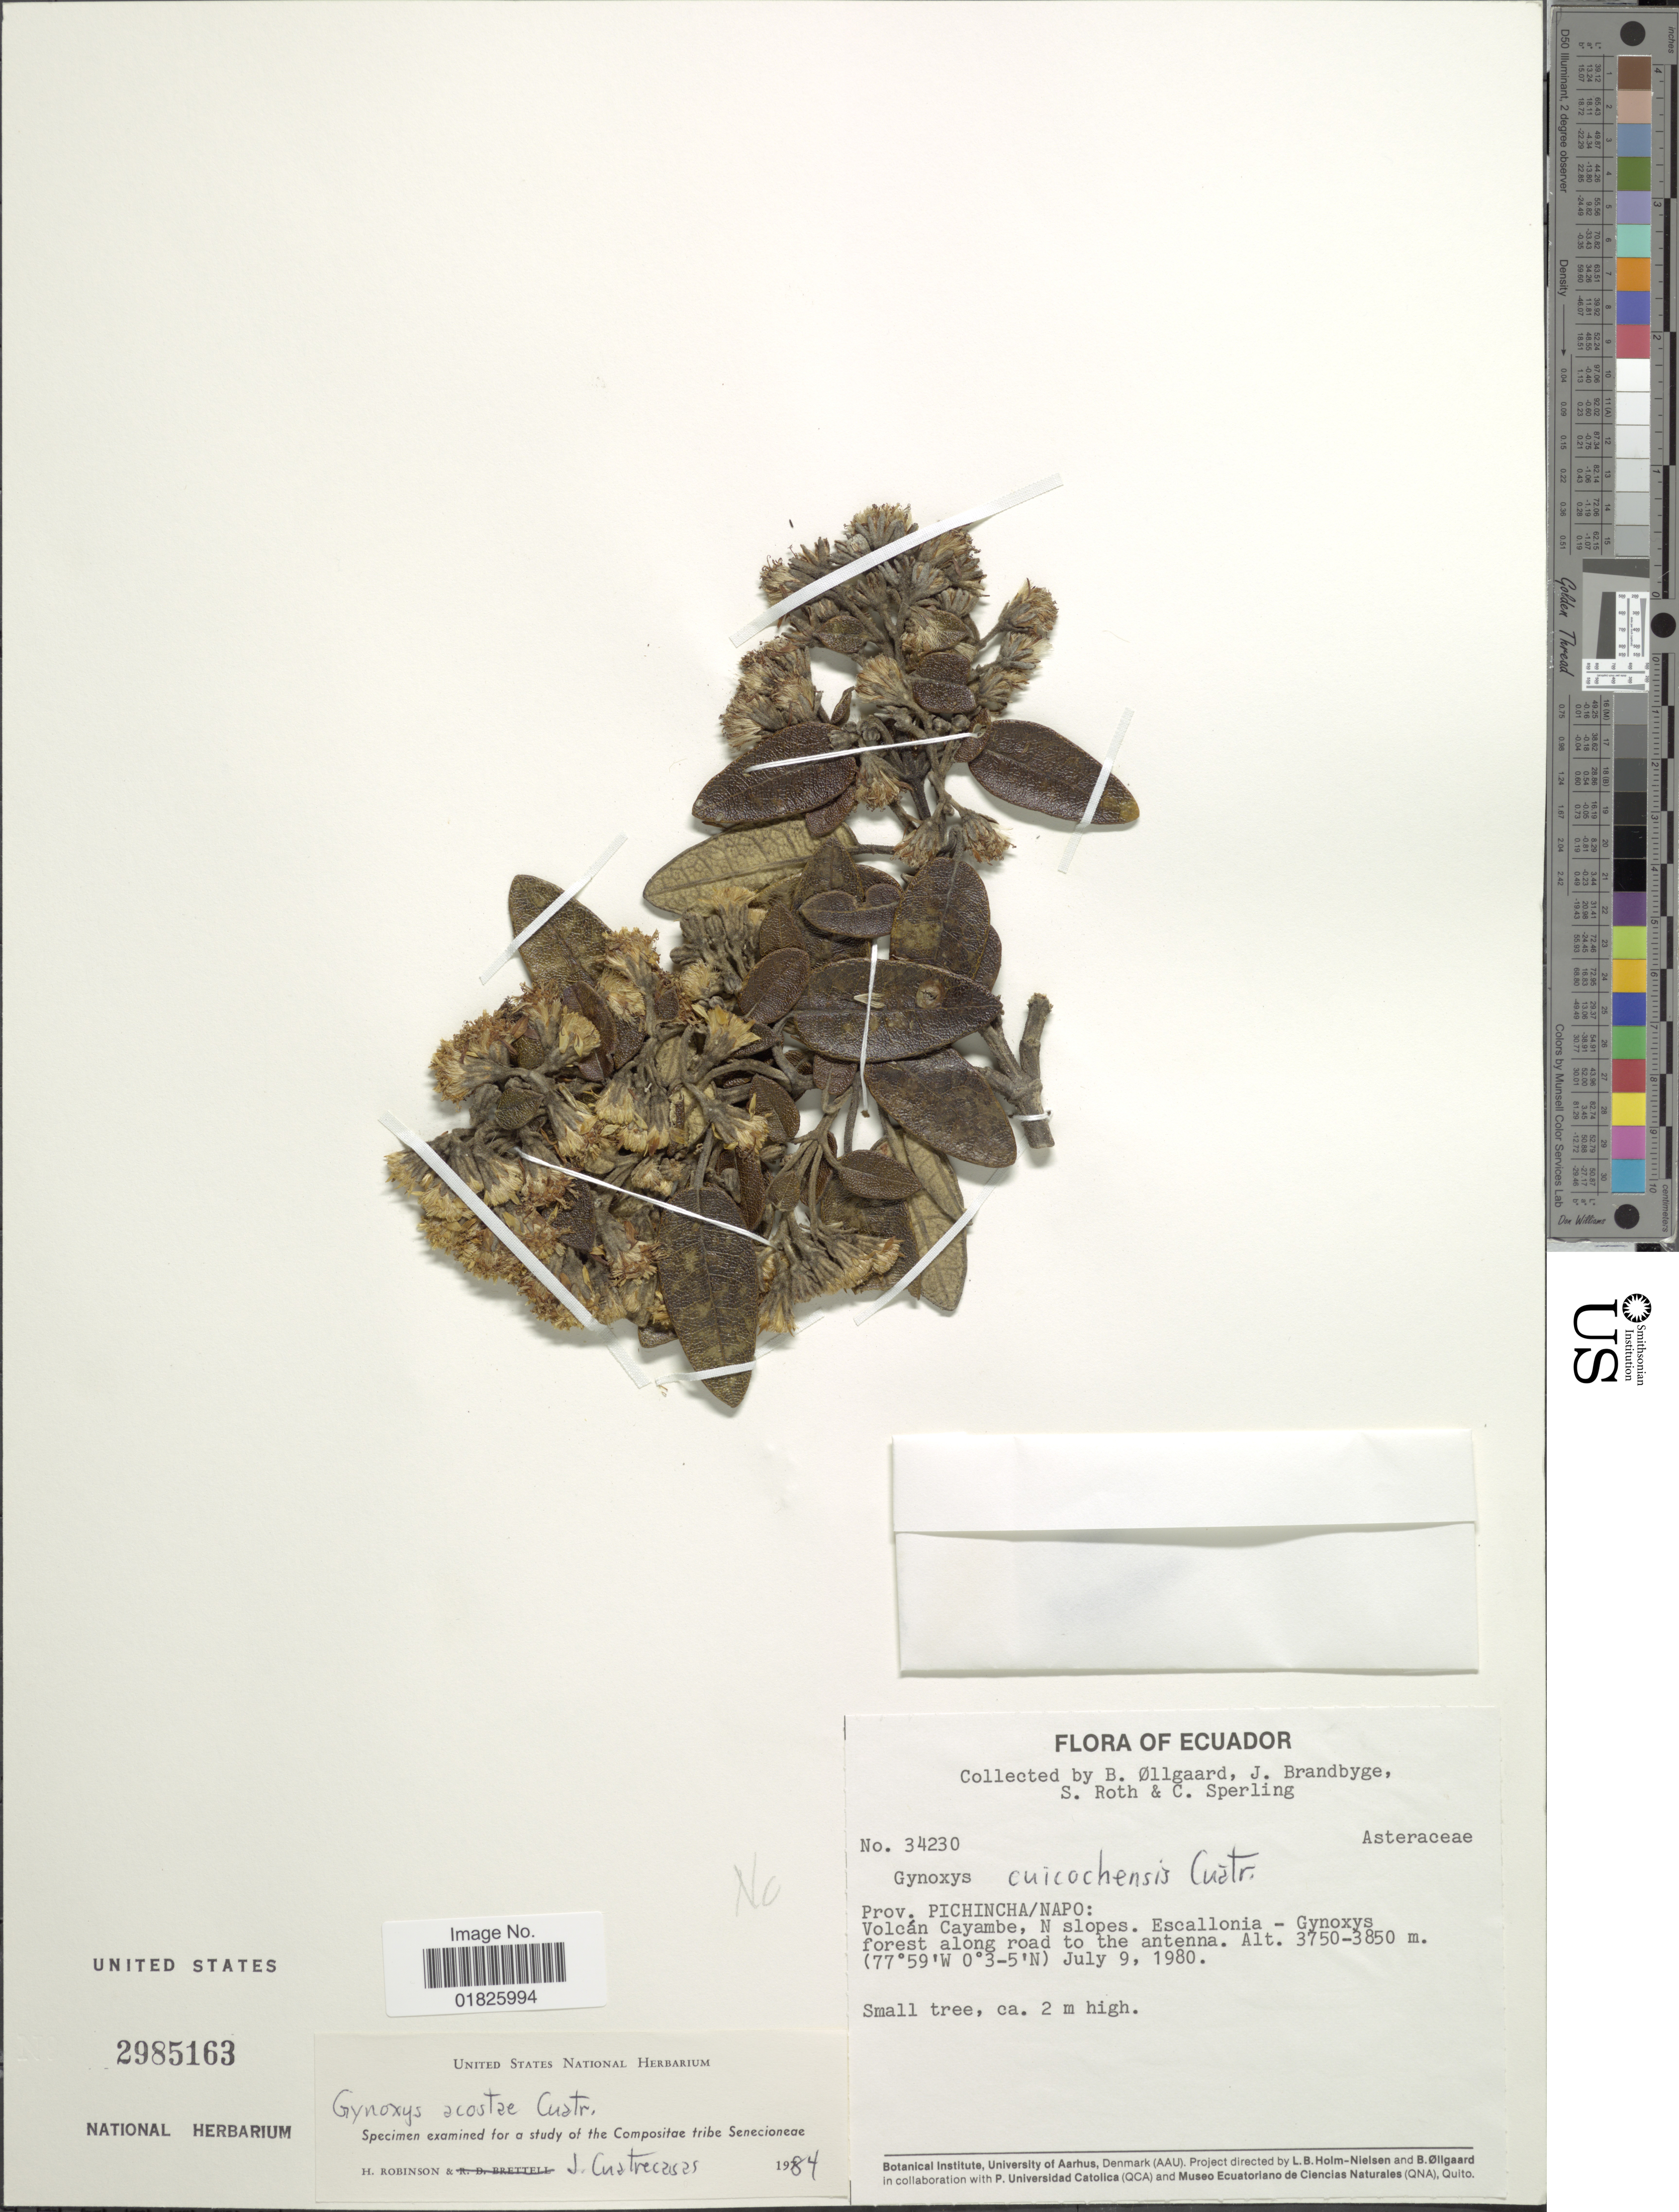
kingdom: Plantae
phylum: Tracheophyta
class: Magnoliopsida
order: Asterales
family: Asteraceae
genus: Gynoxys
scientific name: Gynoxys acostae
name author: Cuatrec.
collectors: B. Øllgaard, J. Brandbyge, S. Roth & C. Sperling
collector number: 34230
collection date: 1980-07-09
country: Ecuador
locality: Prov. Pichiincha/Napo. Volcan Cayambe, N slopes. Escallonia-Gynoxys forest along road to the antenna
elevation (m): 3750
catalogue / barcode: US 2985163